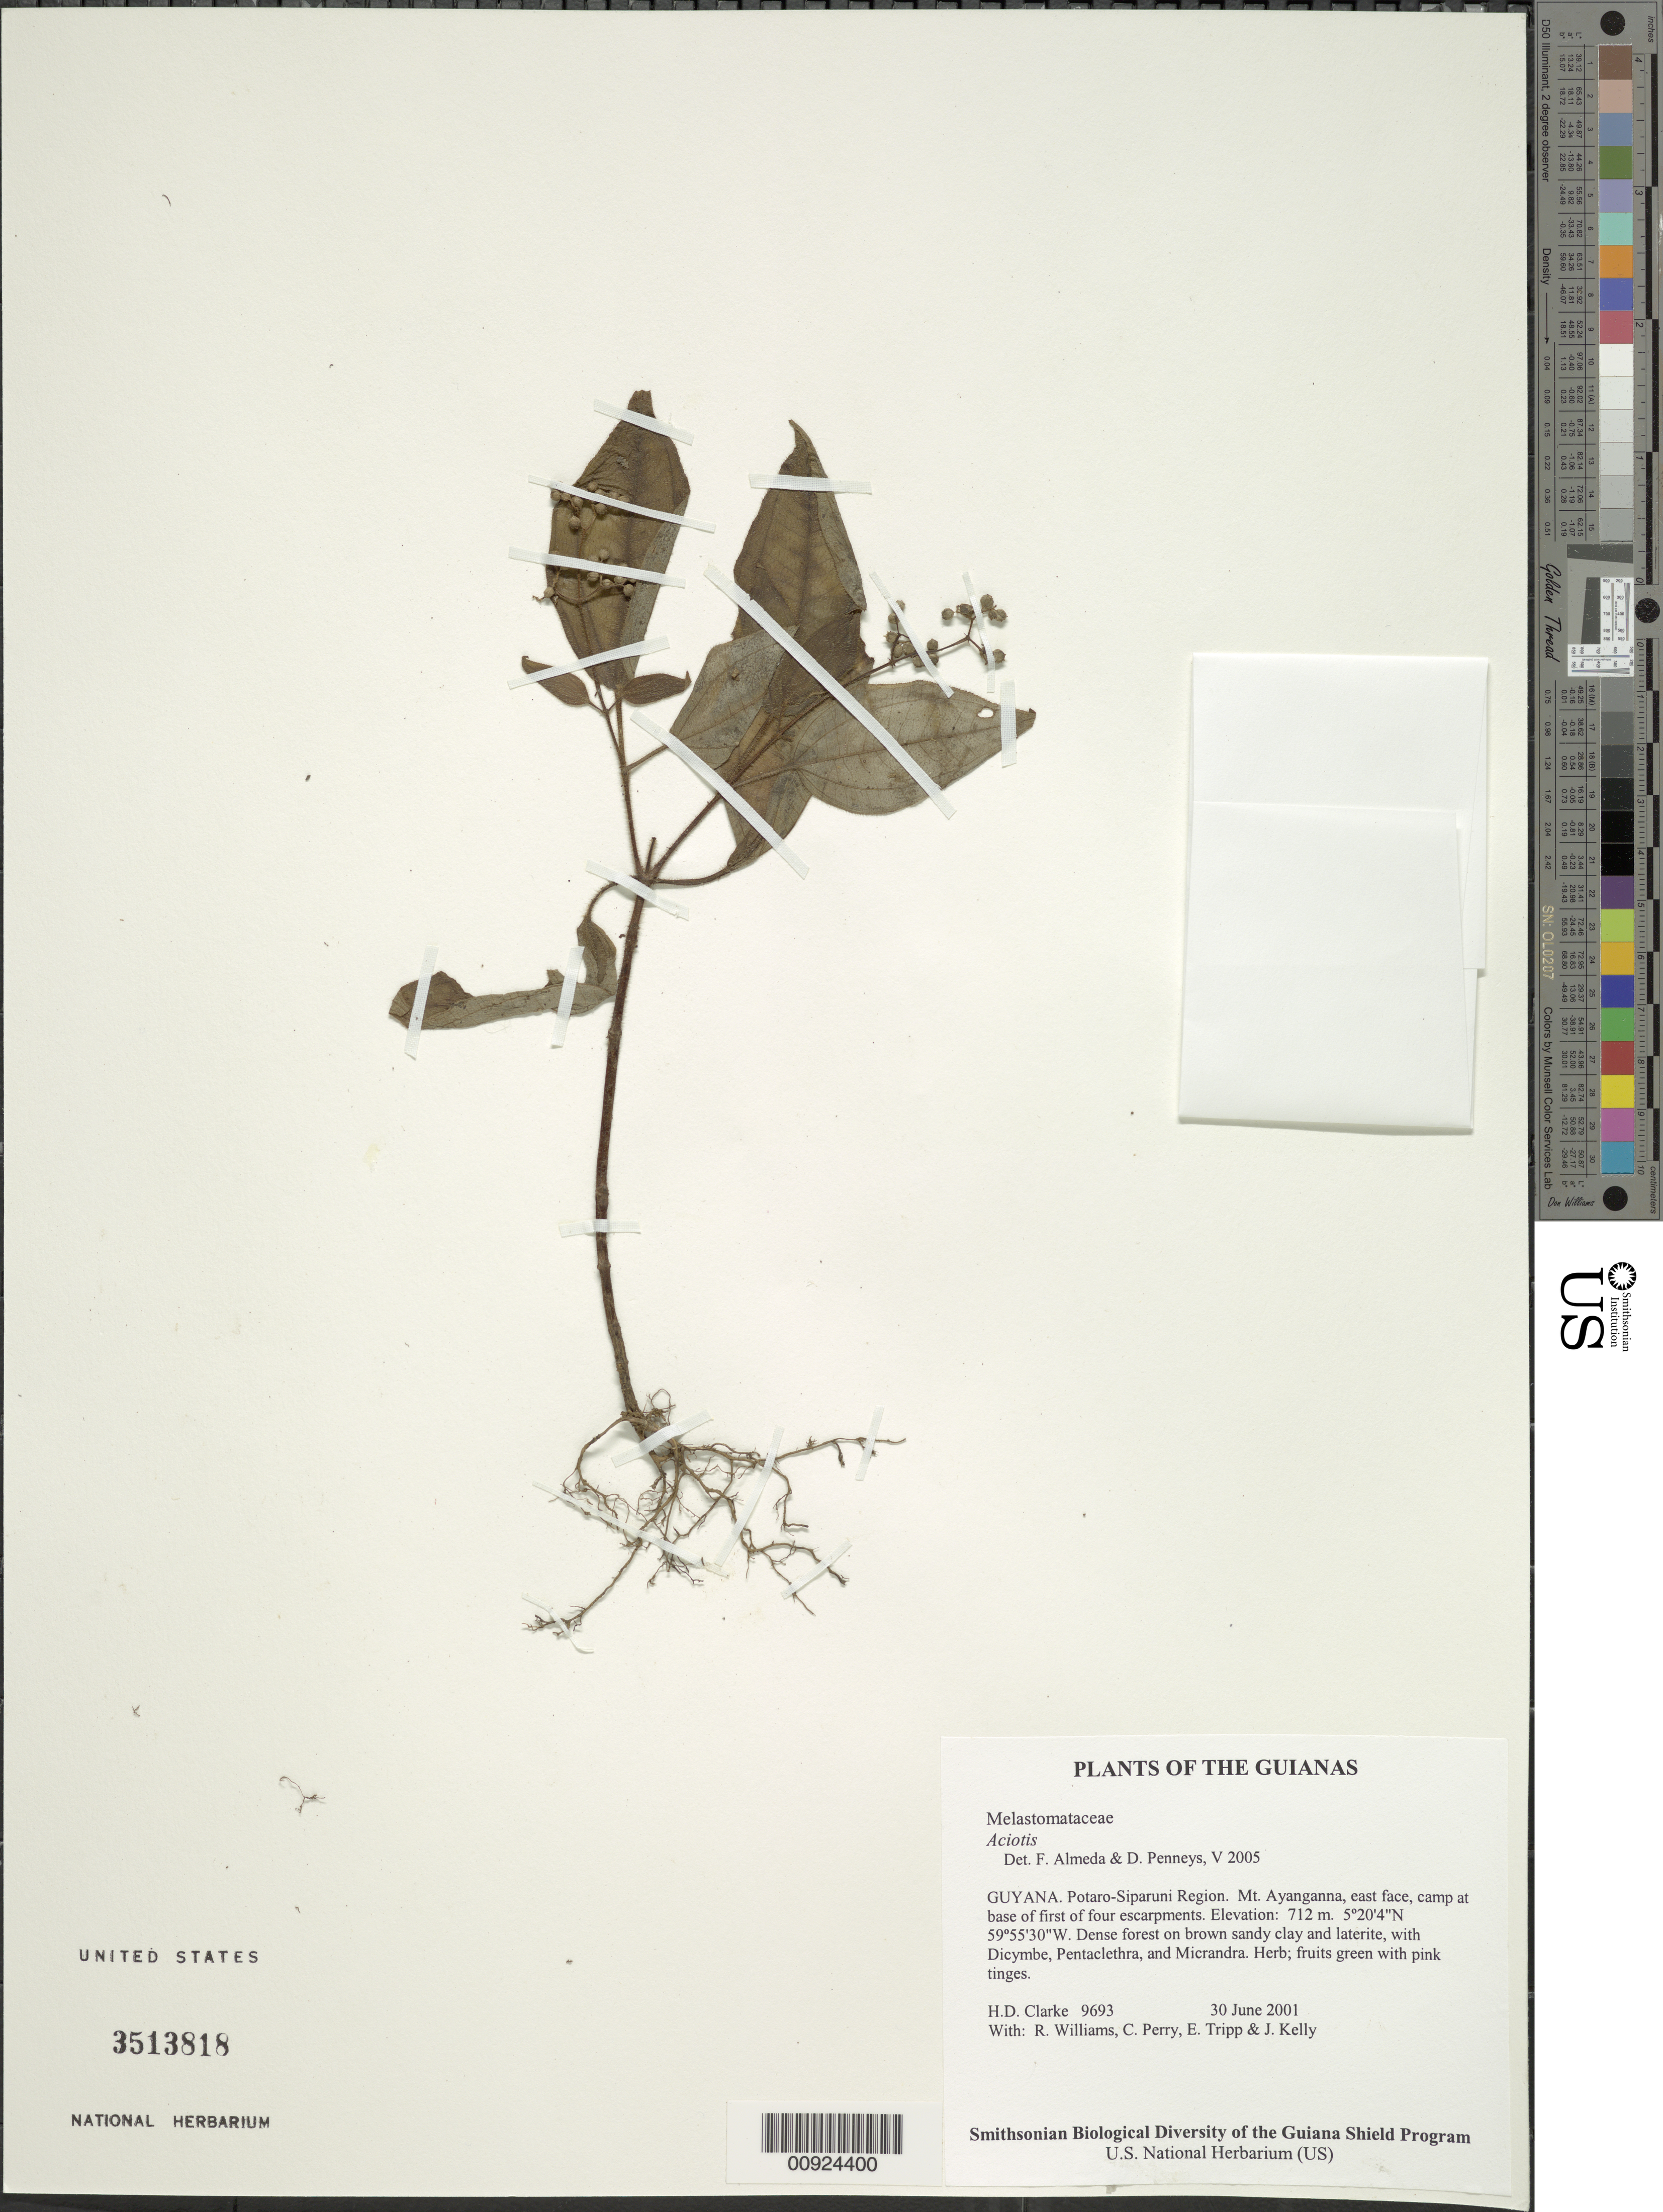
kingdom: Plantae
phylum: Tracheophyta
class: Magnoliopsida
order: Myrtales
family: Melastomataceae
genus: Aciotis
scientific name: Aciotis circaeifolia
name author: (Bonpl.) Triana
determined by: Nunes da Silva, Diego, (RB), Jardim Botanico do Rio de Janeiro - Herbario (BRAZIL)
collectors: H. D. Clarke, R. Williams, C. Perry, E. Tripp & J. Kelly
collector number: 9693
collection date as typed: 30 June 2001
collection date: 2001-06-30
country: Guyana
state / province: Potaro-Siparuni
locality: Mt. Ayanganna, east face, camp at base of first of four escarpments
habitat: Dense forest on brown sandy clay and laterite, with Dicymbe, Pentaclethra, and Micrandra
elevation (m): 712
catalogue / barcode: US 3513818